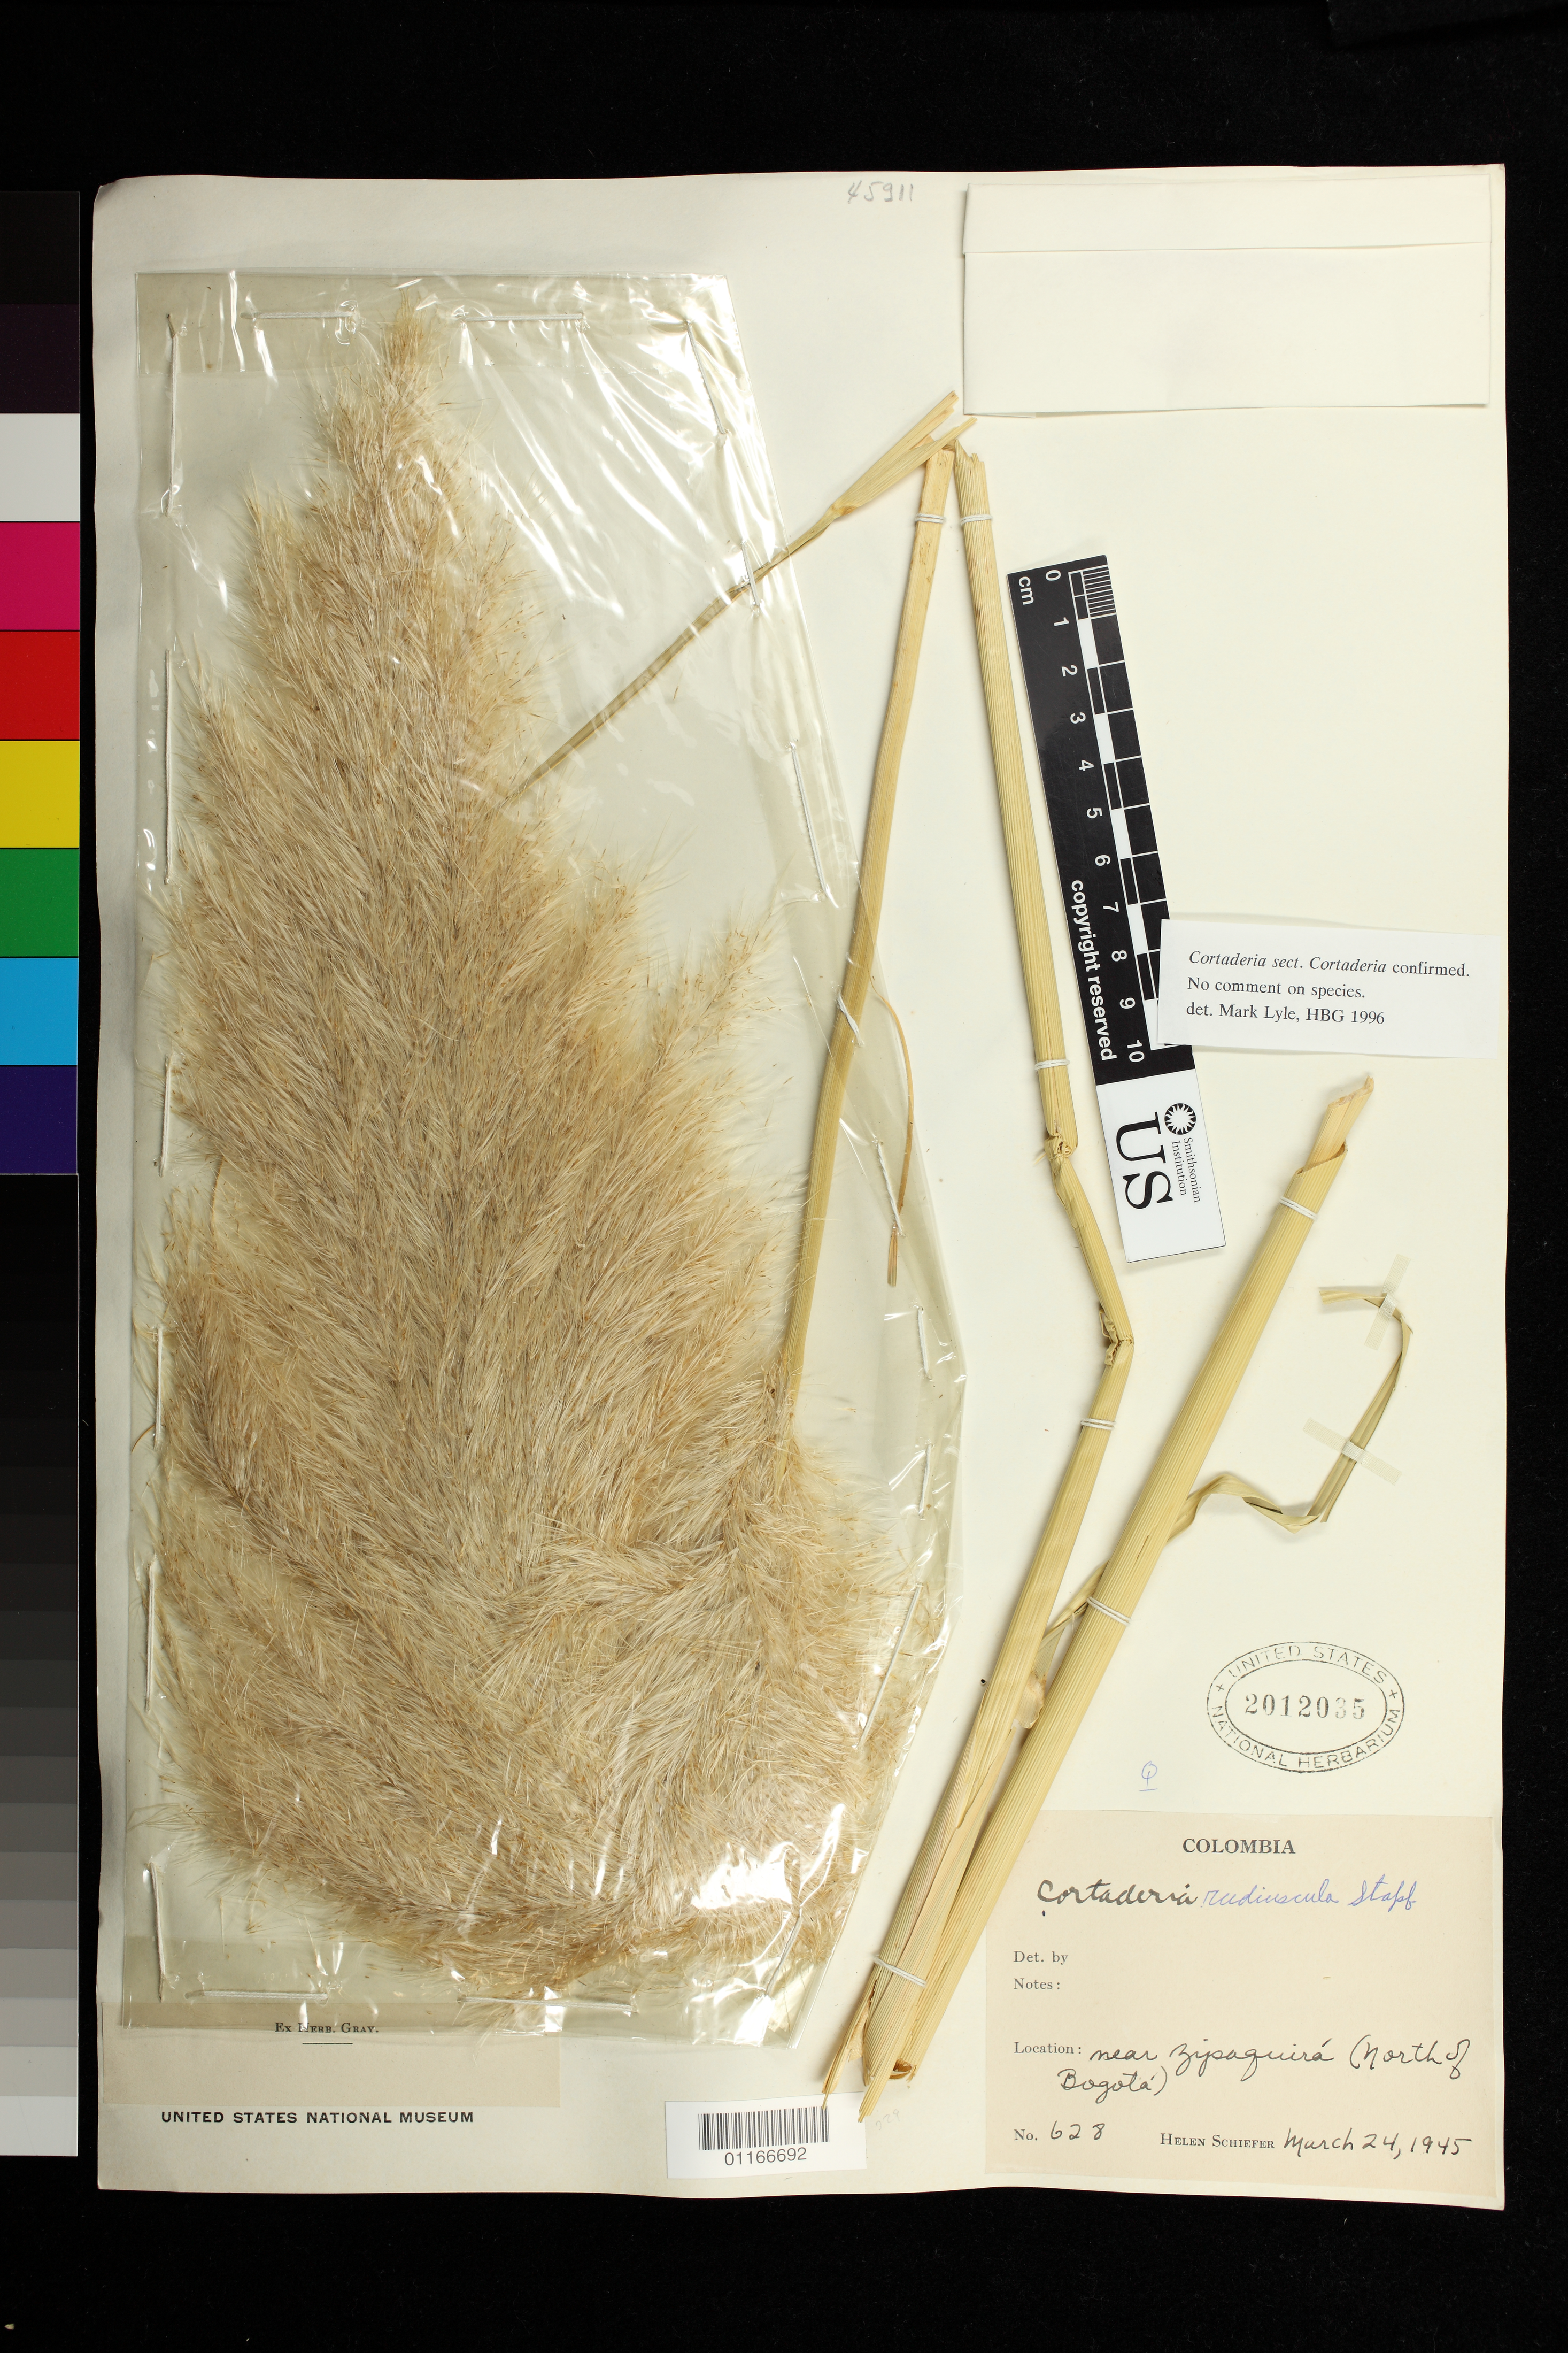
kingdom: Plantae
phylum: Tracheophyta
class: Liliopsida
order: Poales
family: Poaceae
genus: Cortaderia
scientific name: Cortaderia sect. Cortaderia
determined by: Lyle, M.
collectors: H. Schiefer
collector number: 628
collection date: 1945-03-24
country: Colombia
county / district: Bogotá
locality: Near Zipaquira, N of Bogota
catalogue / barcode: US 2012035